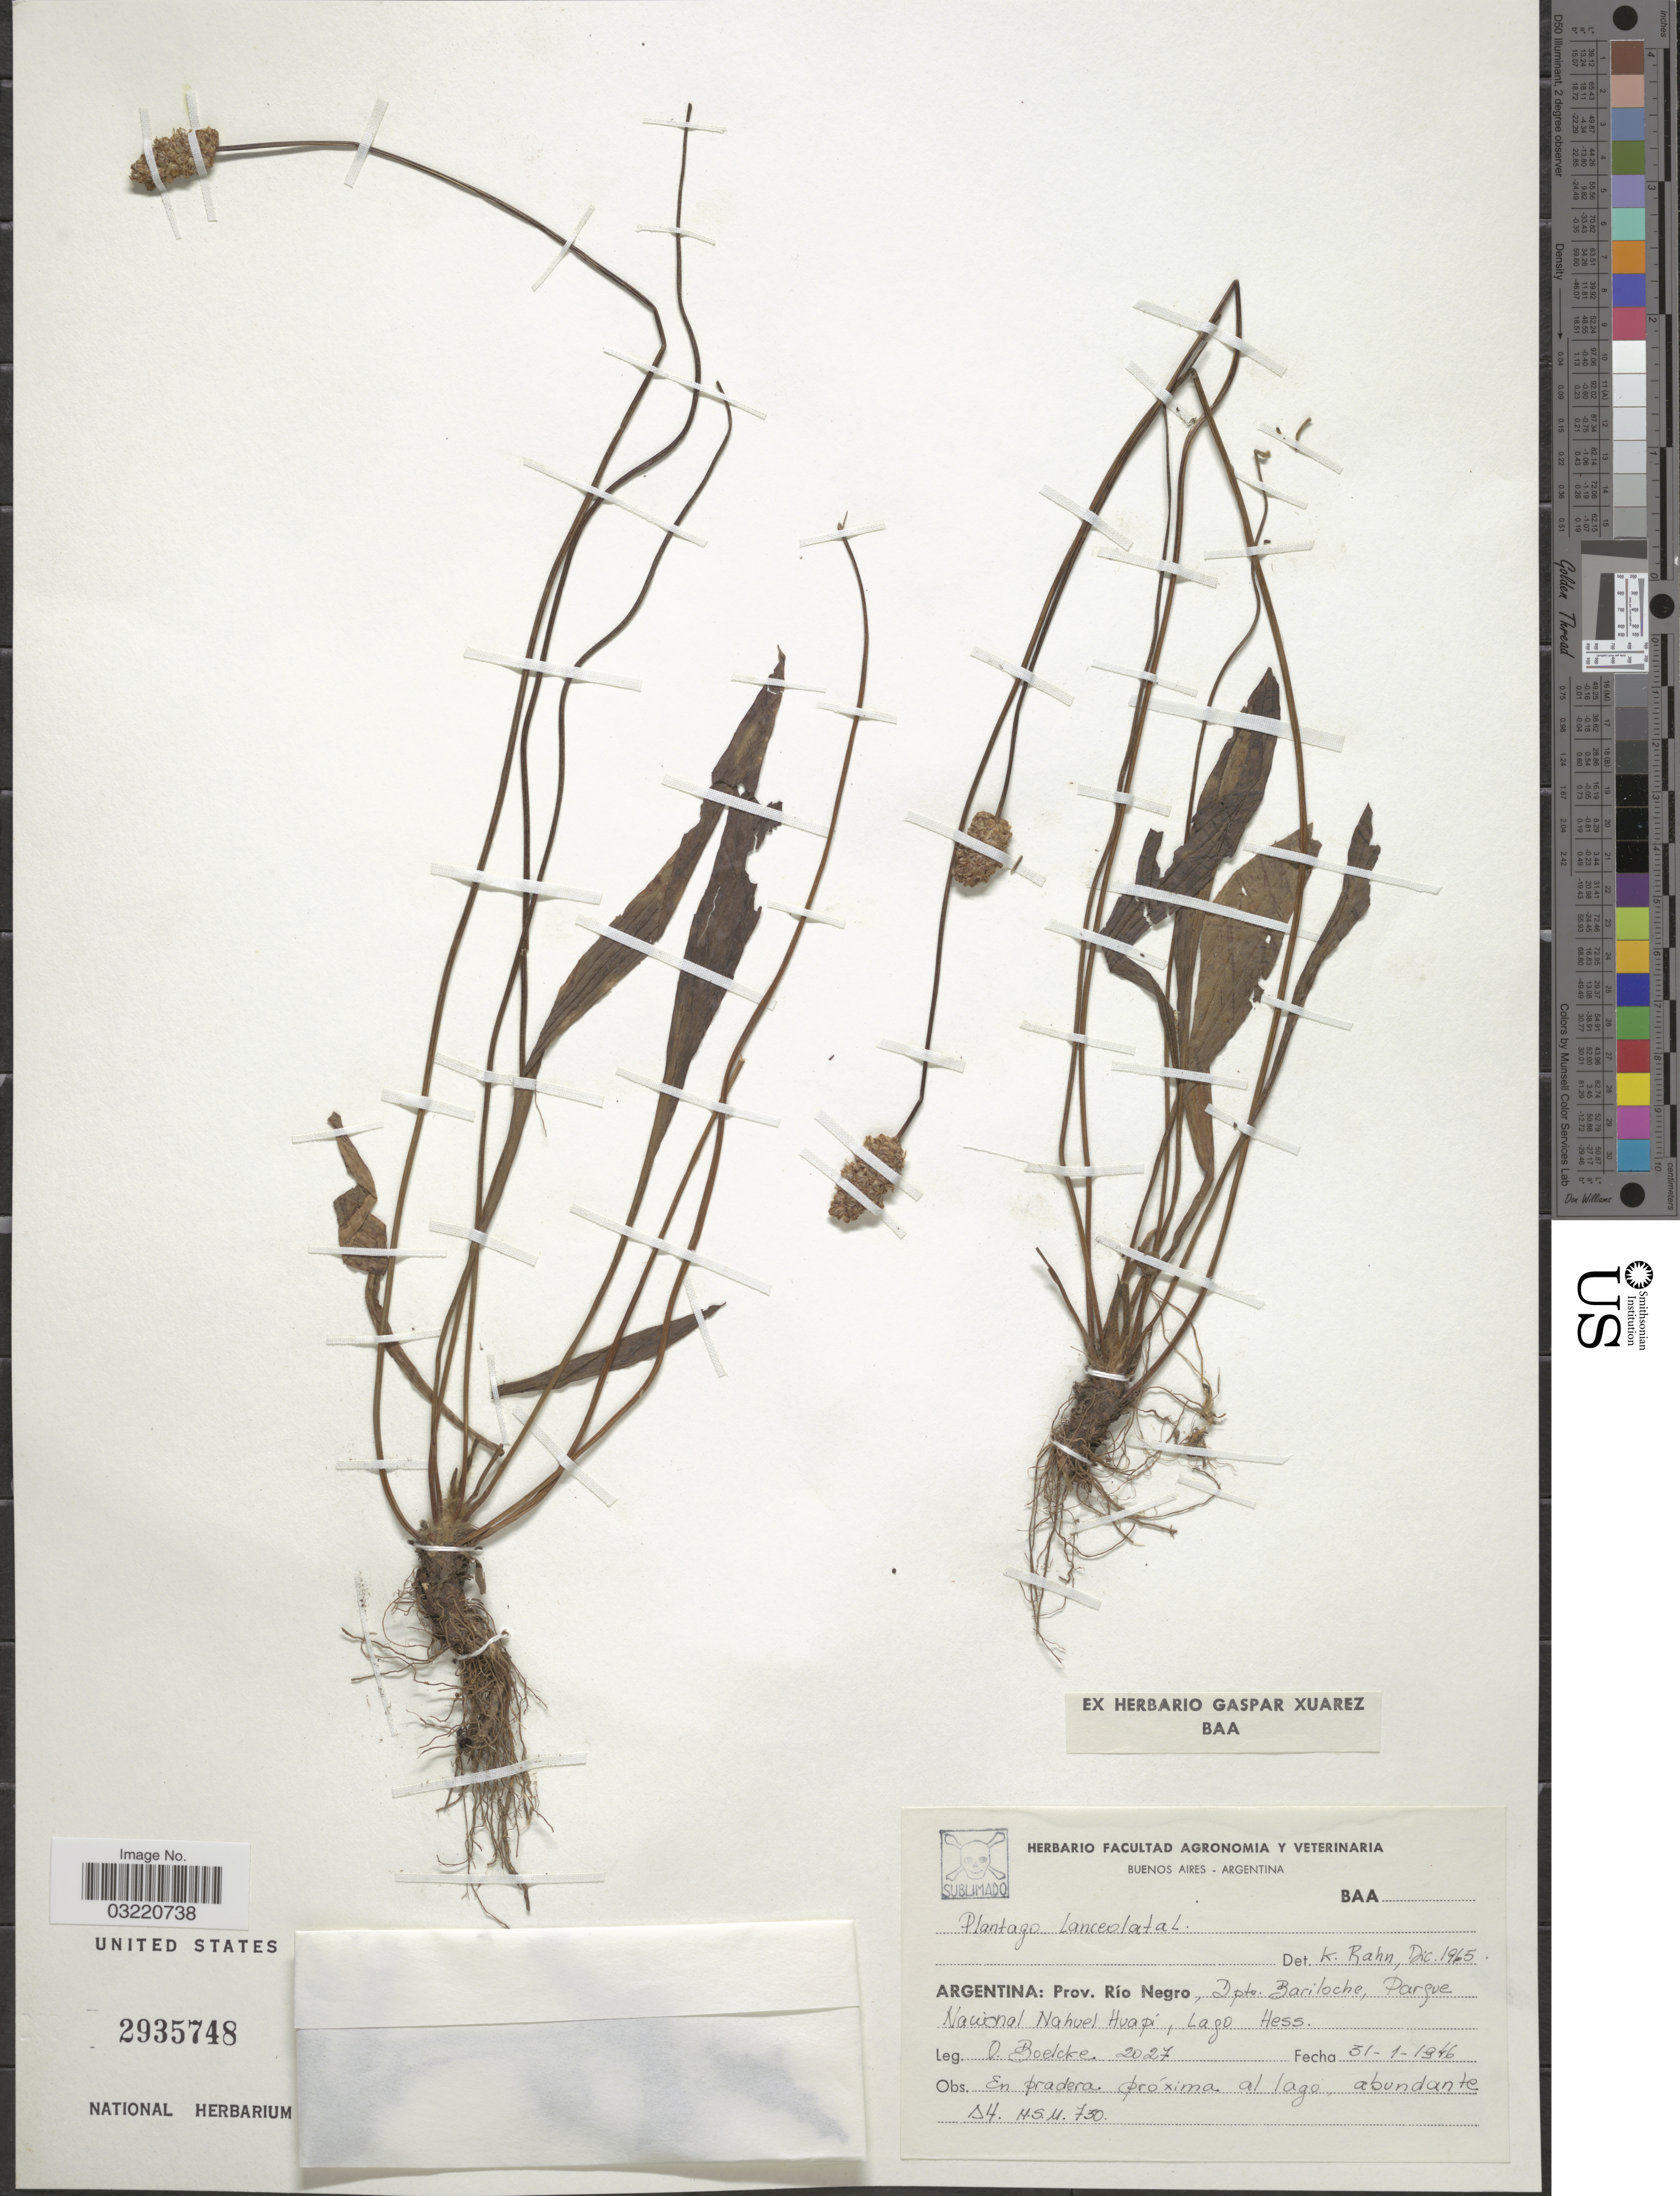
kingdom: Plantae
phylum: Tracheophyta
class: Magnoliopsida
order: Lamiales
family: Plantaginaceae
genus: Plantago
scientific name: Plantago lanceolata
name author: L.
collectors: O. Boelcke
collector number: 2027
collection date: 1946-01-31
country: Argentina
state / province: Rio Negro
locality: Dpto. Bariloche, Parque Nacional Nahuel Huapi, Lago Hess.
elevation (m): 730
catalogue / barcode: US 2935748